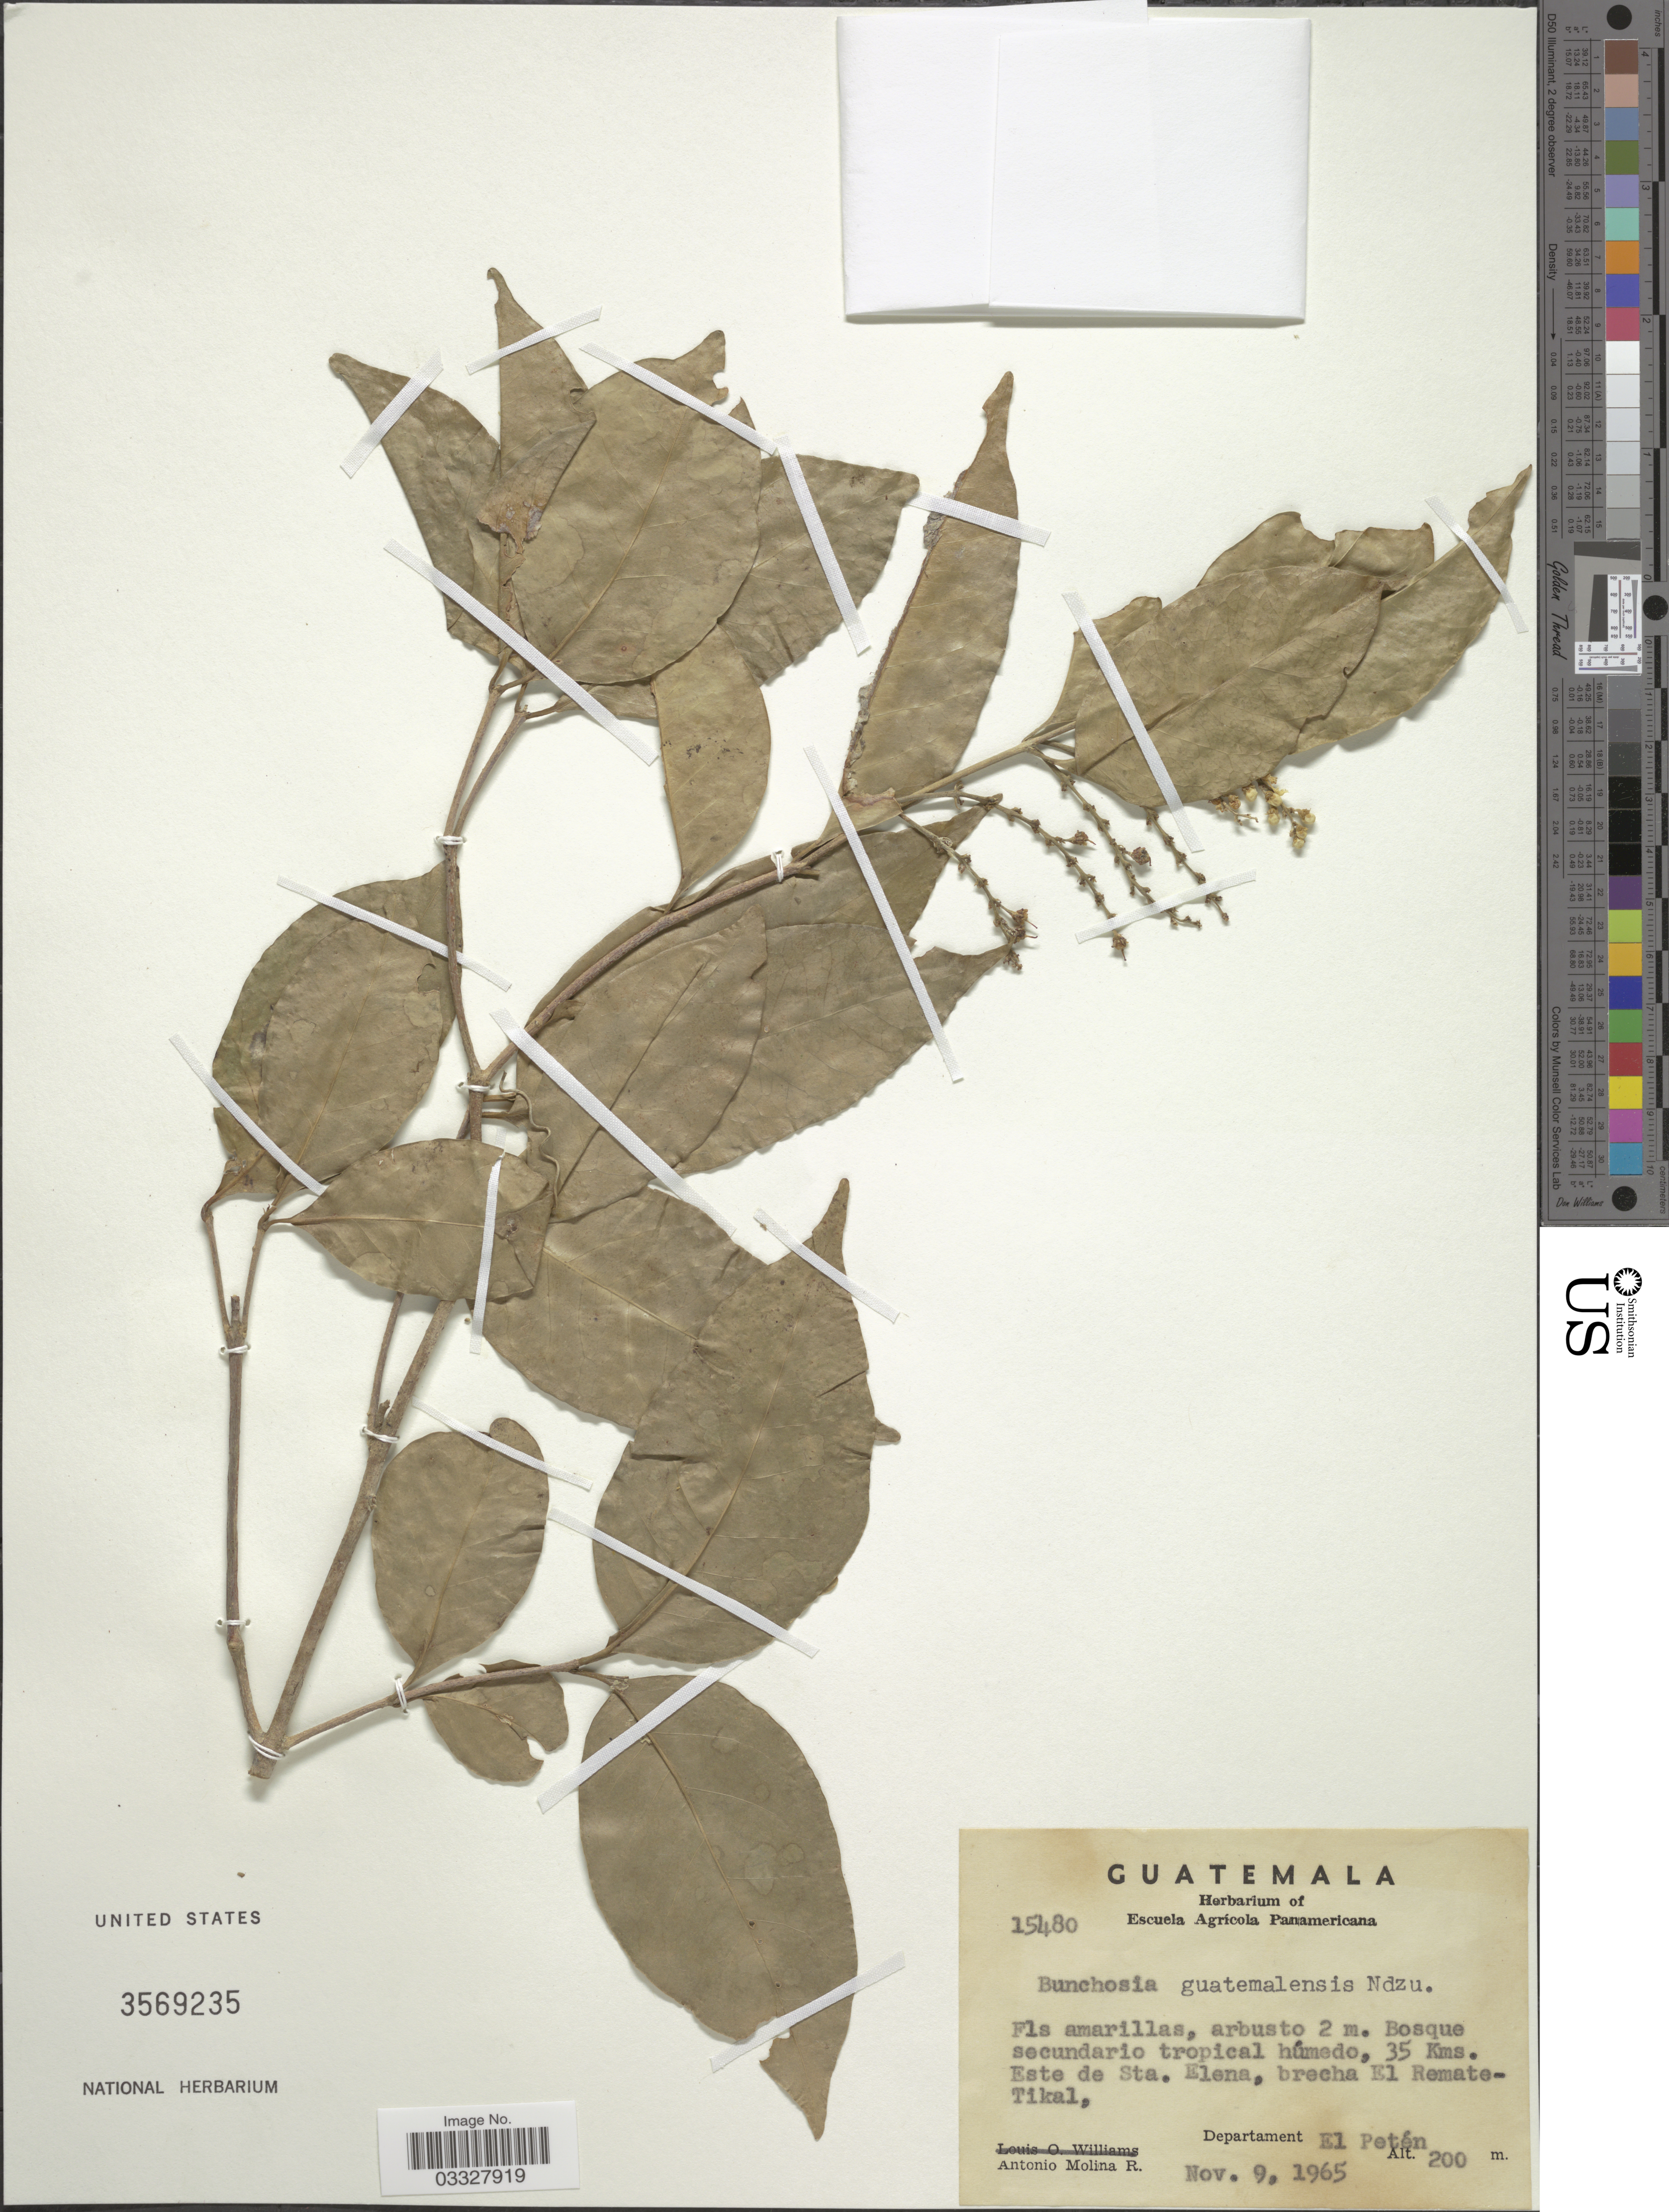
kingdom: Plantae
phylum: Tracheophyta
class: Magnoliopsida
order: Malpighiales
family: Malpighiaceae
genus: Bunchosia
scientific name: Bunchosia guatemalensis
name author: Nied.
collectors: A. Molina R.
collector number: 15480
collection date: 1965-11-09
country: Guatemala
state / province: El Petén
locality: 35 Kms. Este de Sta. Elena, brecha El Remate-Tikal, Department El Petén.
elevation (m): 200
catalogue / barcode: US 3569235